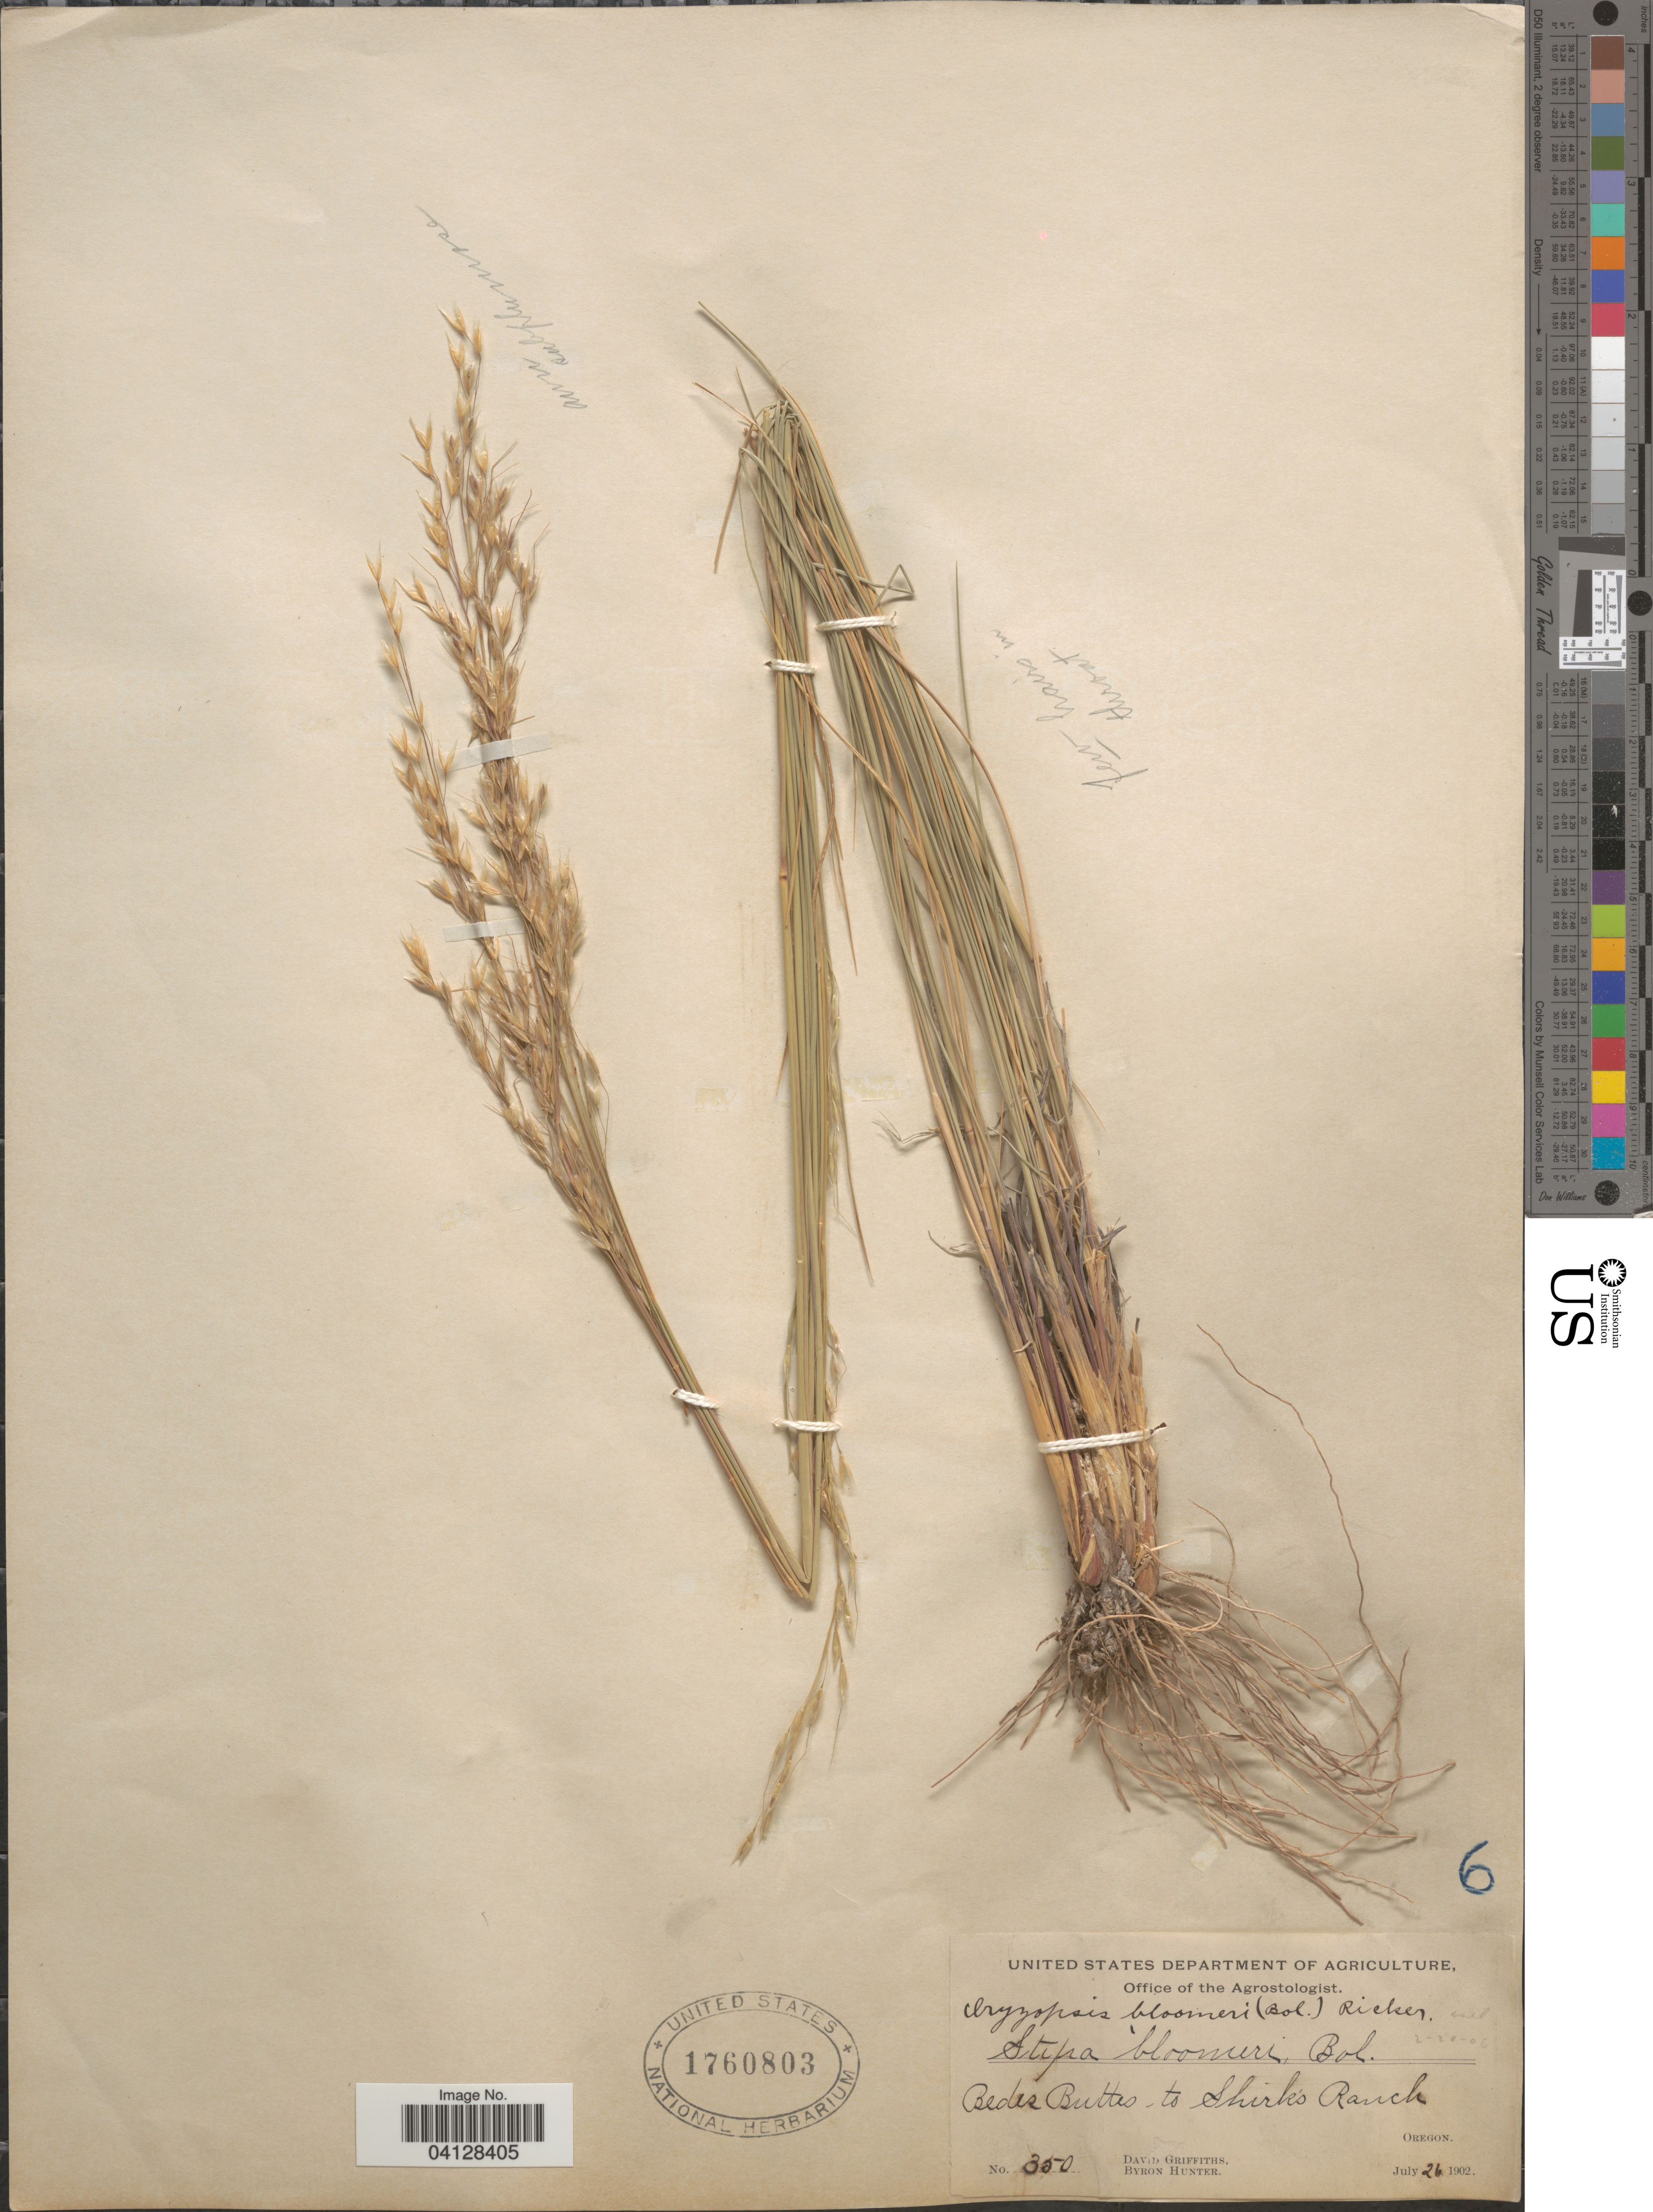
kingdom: Plantae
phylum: Tracheophyta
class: Liliopsida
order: Poales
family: Poaceae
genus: Stipa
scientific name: Stipa bloomeri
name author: Bol.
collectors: D. Griffiths & B. Hunter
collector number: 350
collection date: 1902-07-26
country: United States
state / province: Oregon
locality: Bedes Butte to Shirk's Ranch.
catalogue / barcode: US 1760803